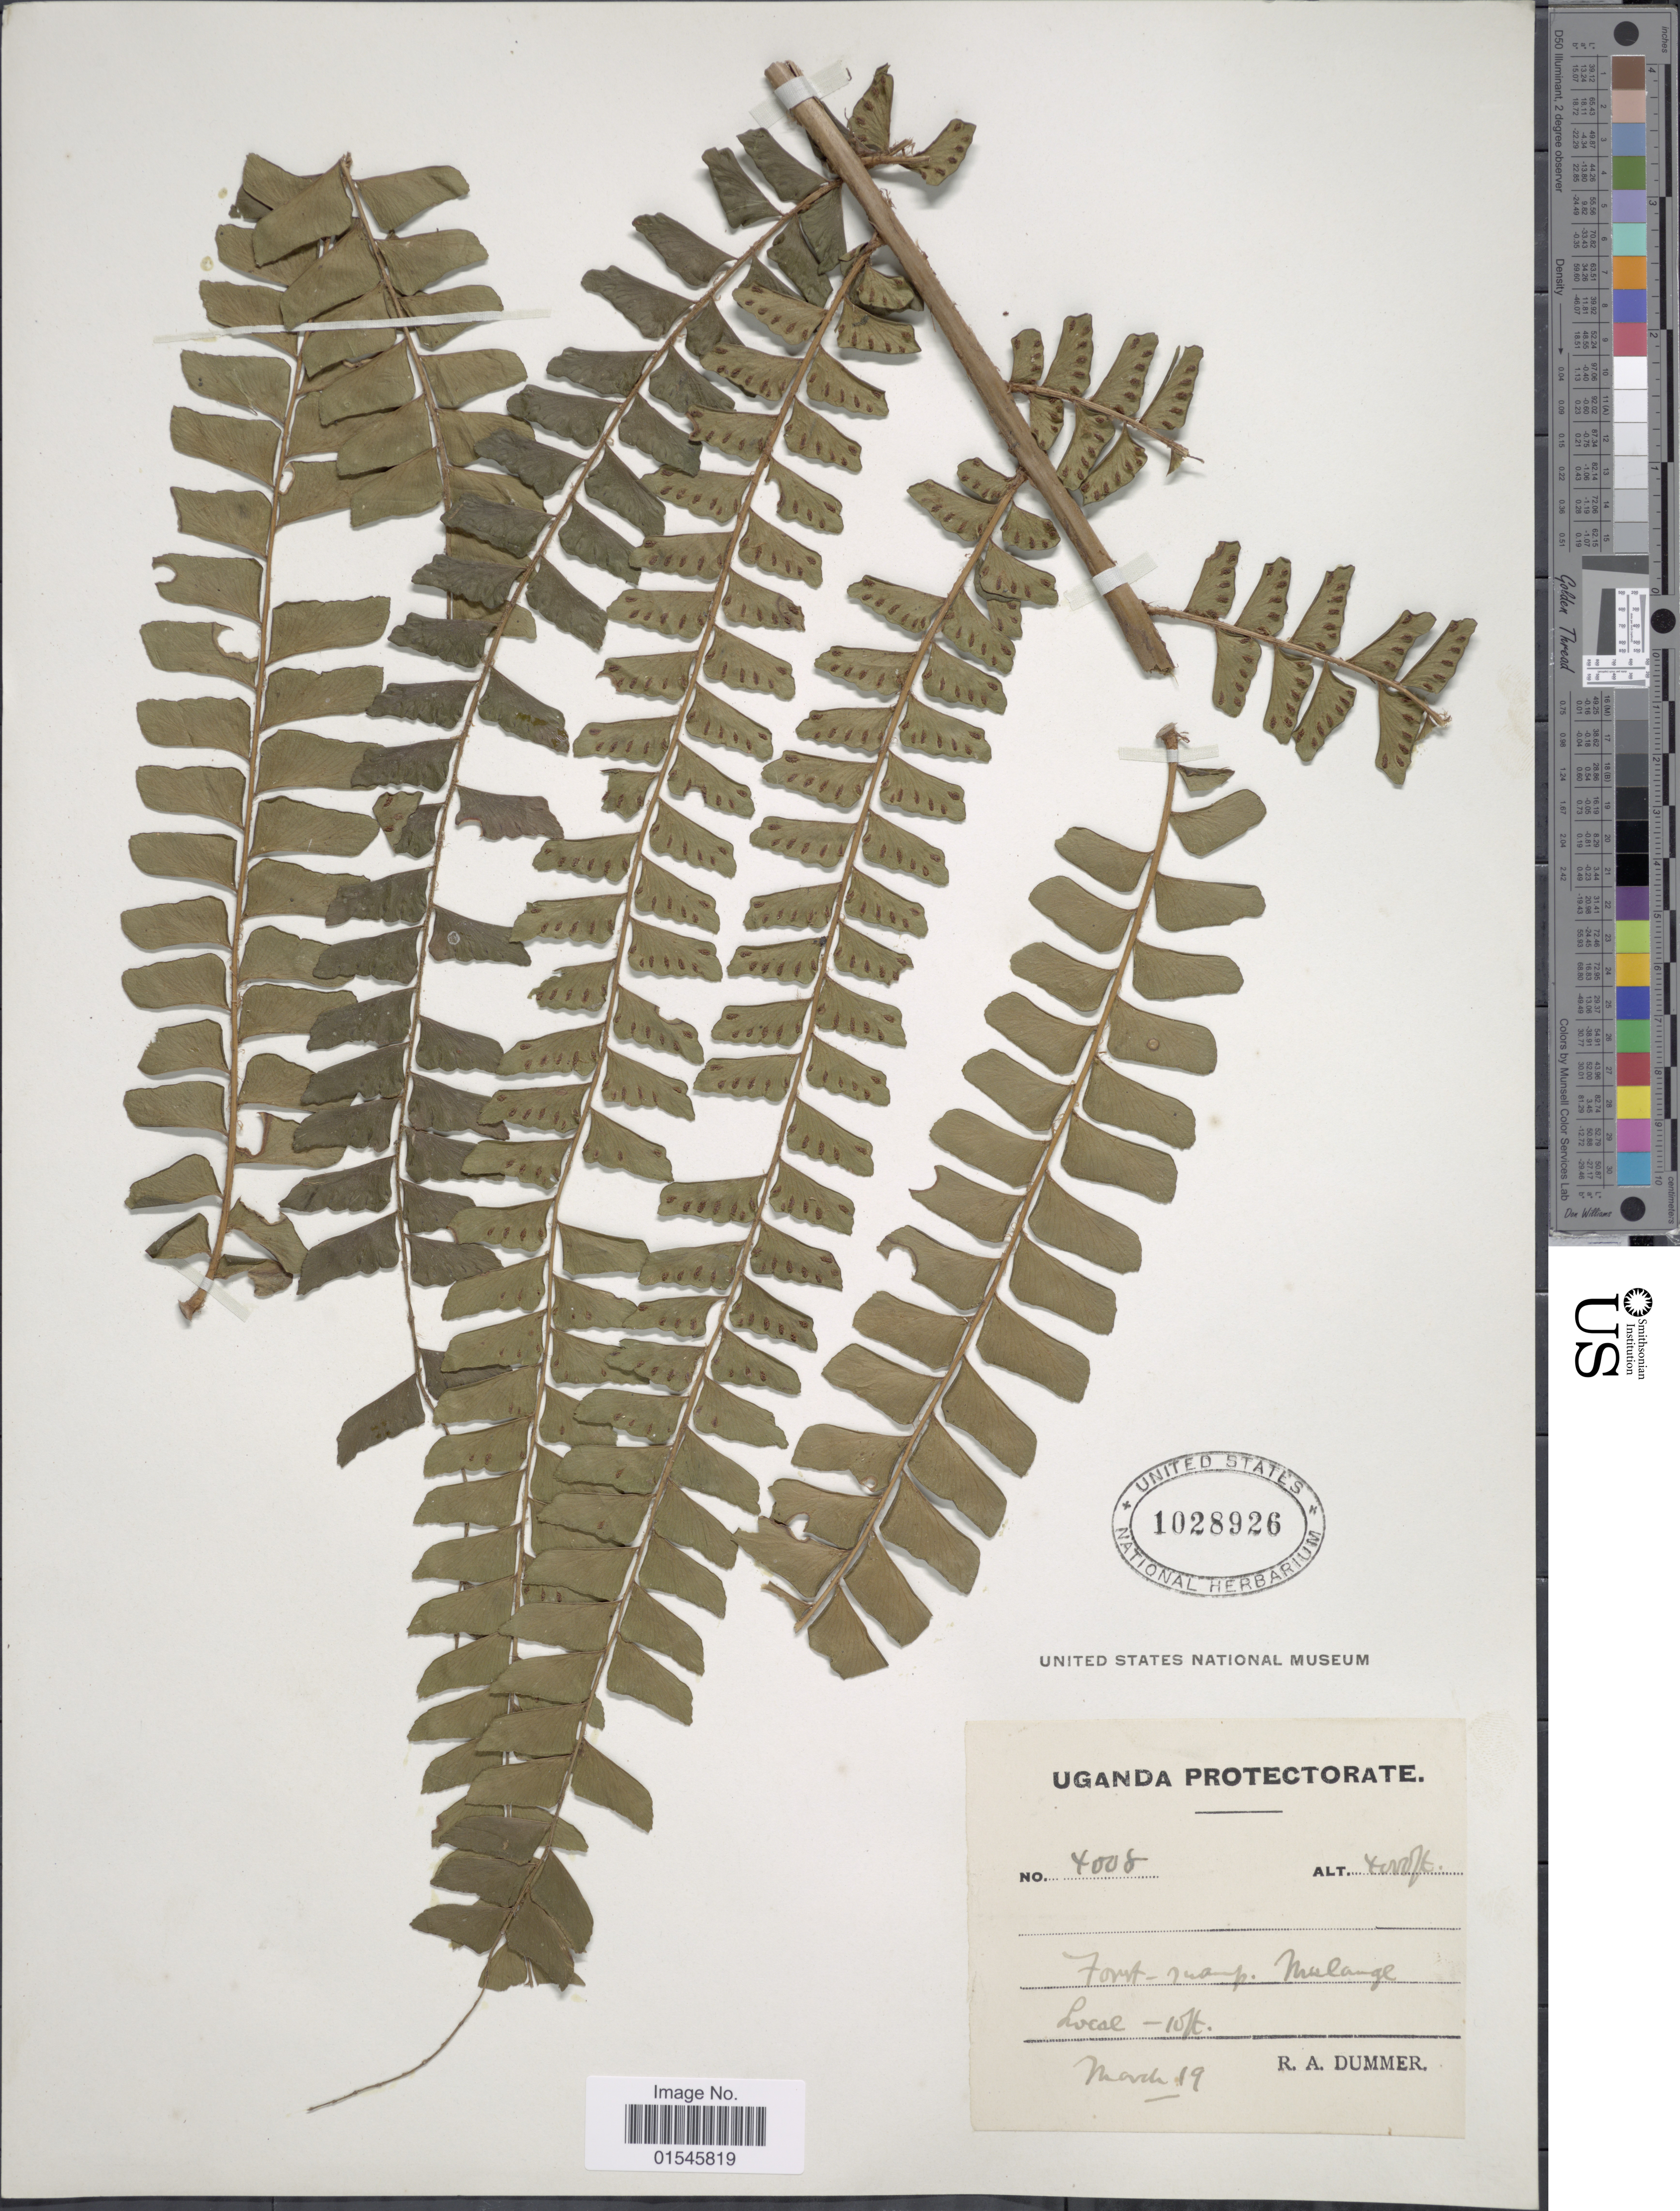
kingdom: Plantae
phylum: Tracheophyta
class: Polypodiopsida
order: Polypodiales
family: Didymochlaenaceae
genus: Didymochlaena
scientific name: Didymochlaena truncatula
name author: (Sw.) J. Sm.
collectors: R. Dümmer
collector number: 4008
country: Uganda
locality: Forest-swamp Mulange.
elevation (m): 3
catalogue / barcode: US 1028926